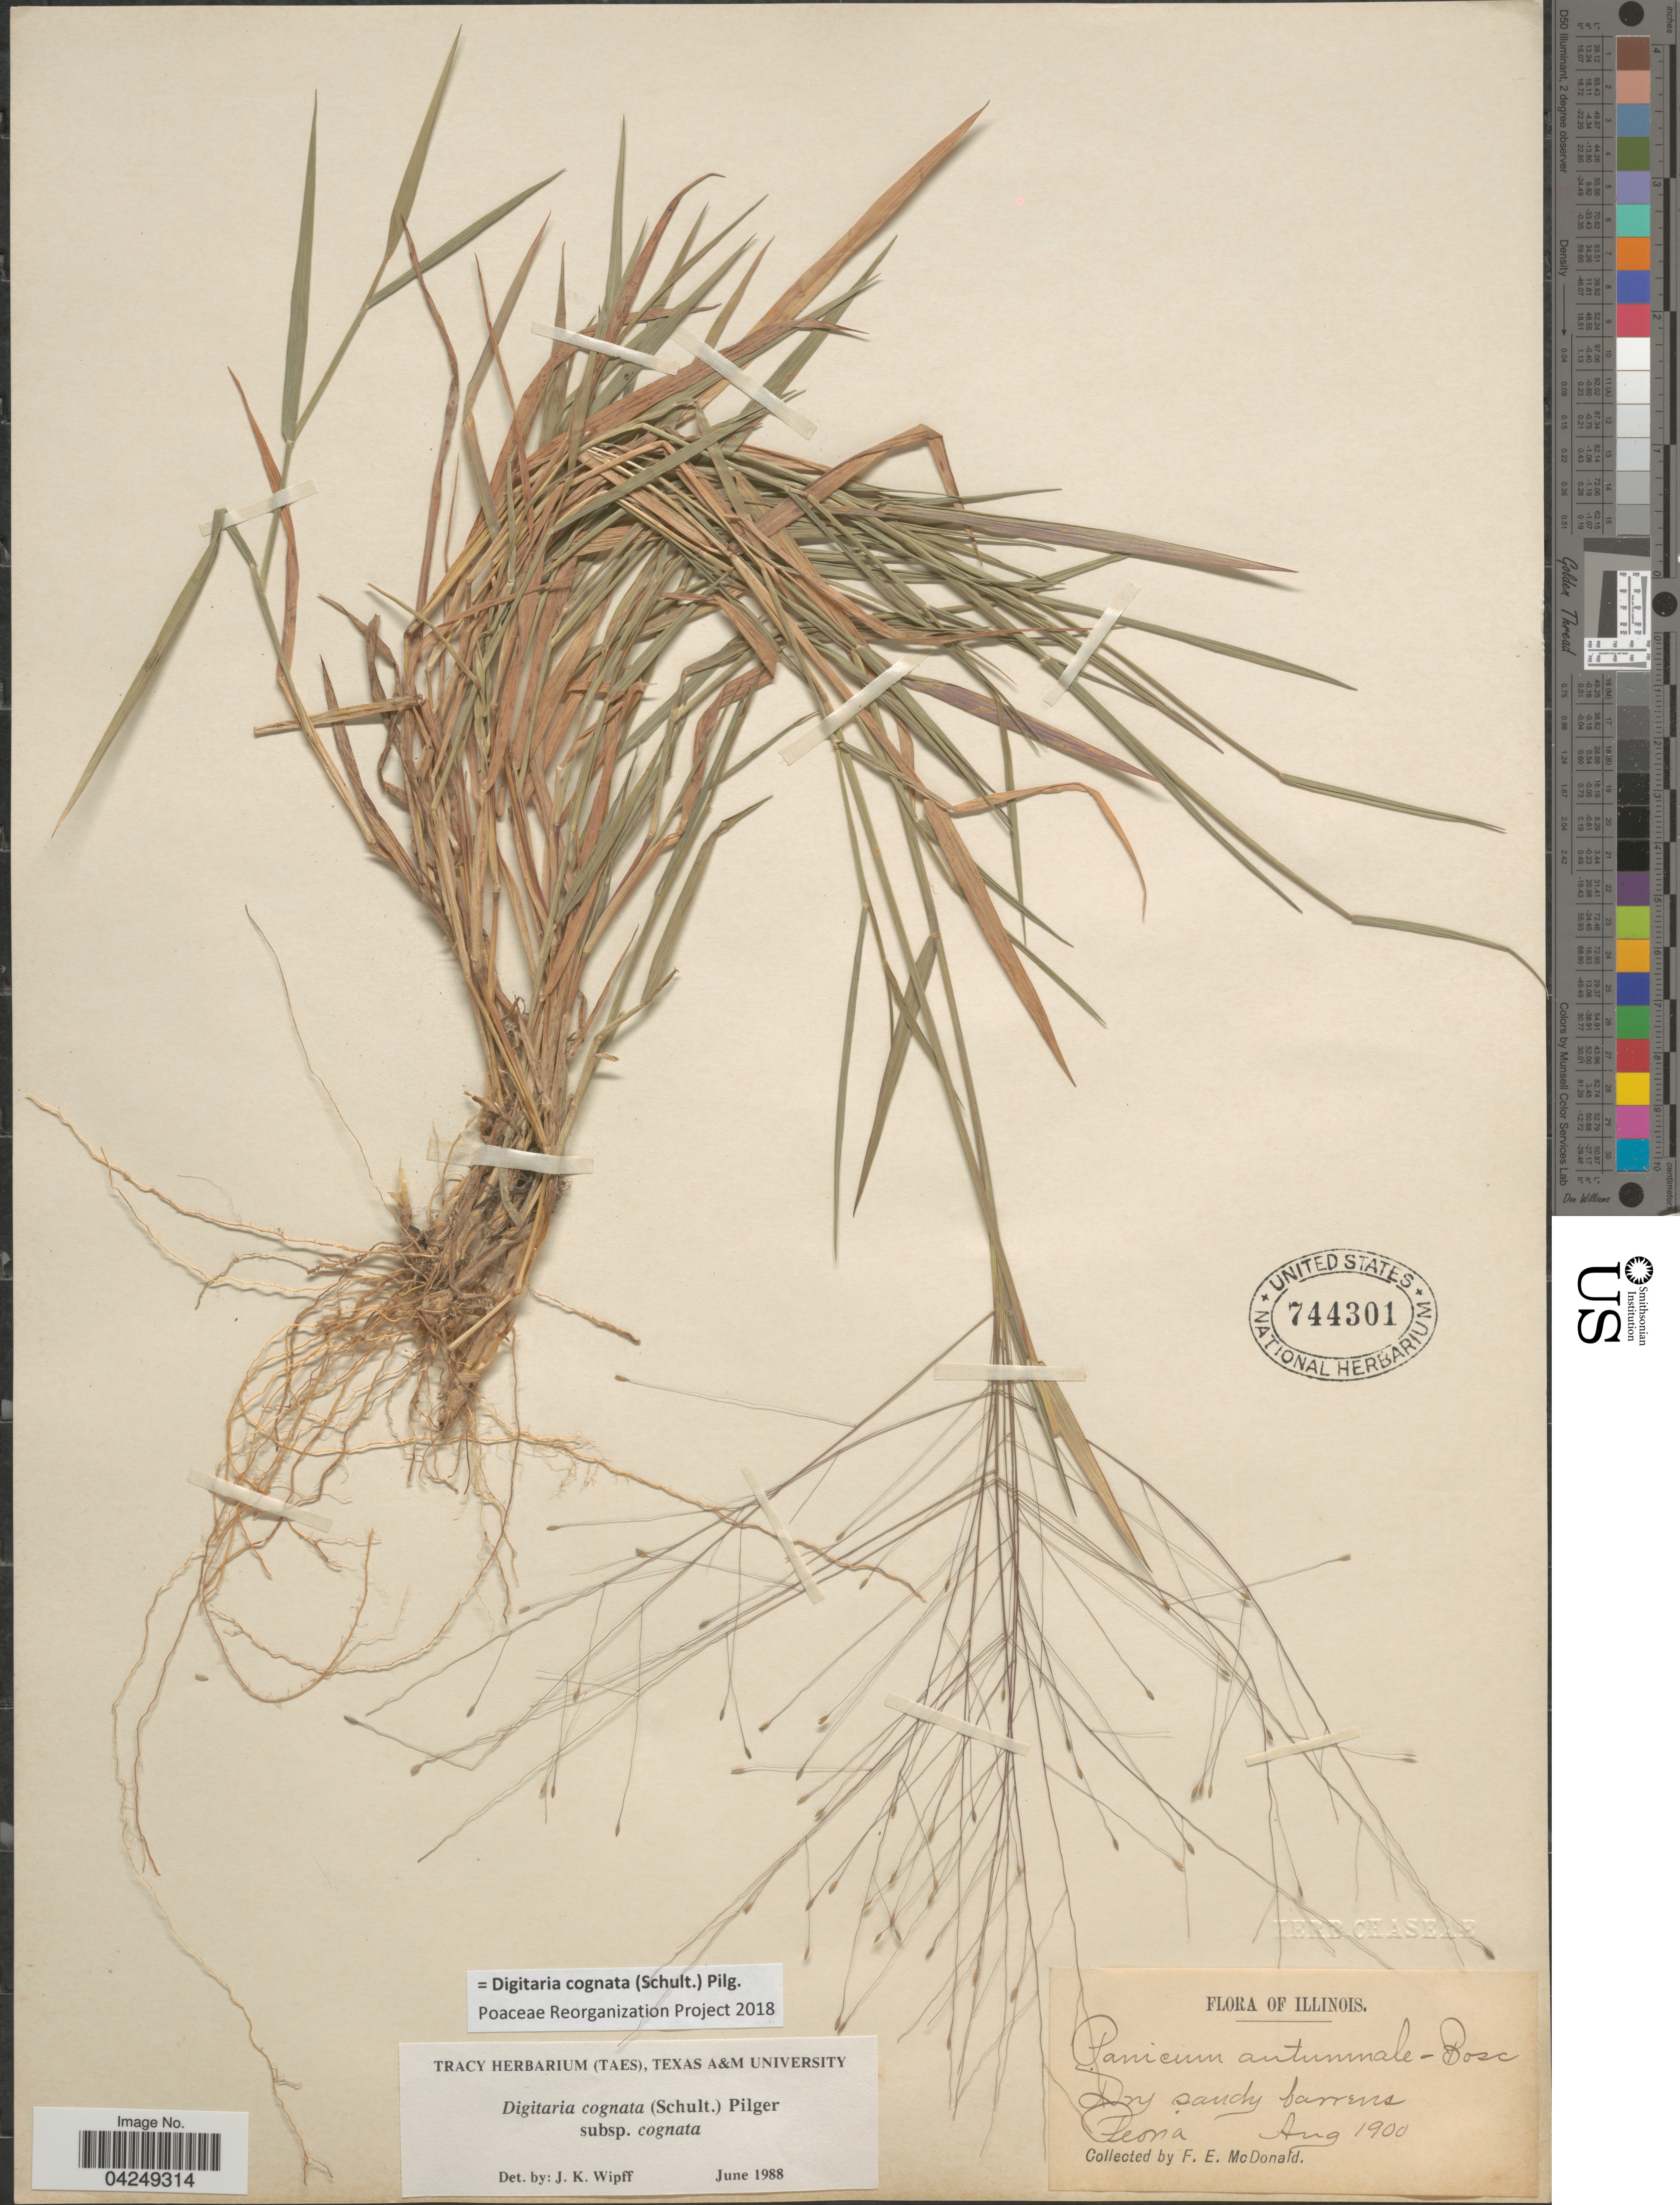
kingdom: Plantae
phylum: Tracheophyta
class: Liliopsida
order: Poales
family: Poaceae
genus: Digitaria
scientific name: Digitaria cognata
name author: (Scult.) Pilg.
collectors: F. E. McDonald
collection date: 1900-08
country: United States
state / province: Illinois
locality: Dry sandy barrens. Peoria.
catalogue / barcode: US 744301